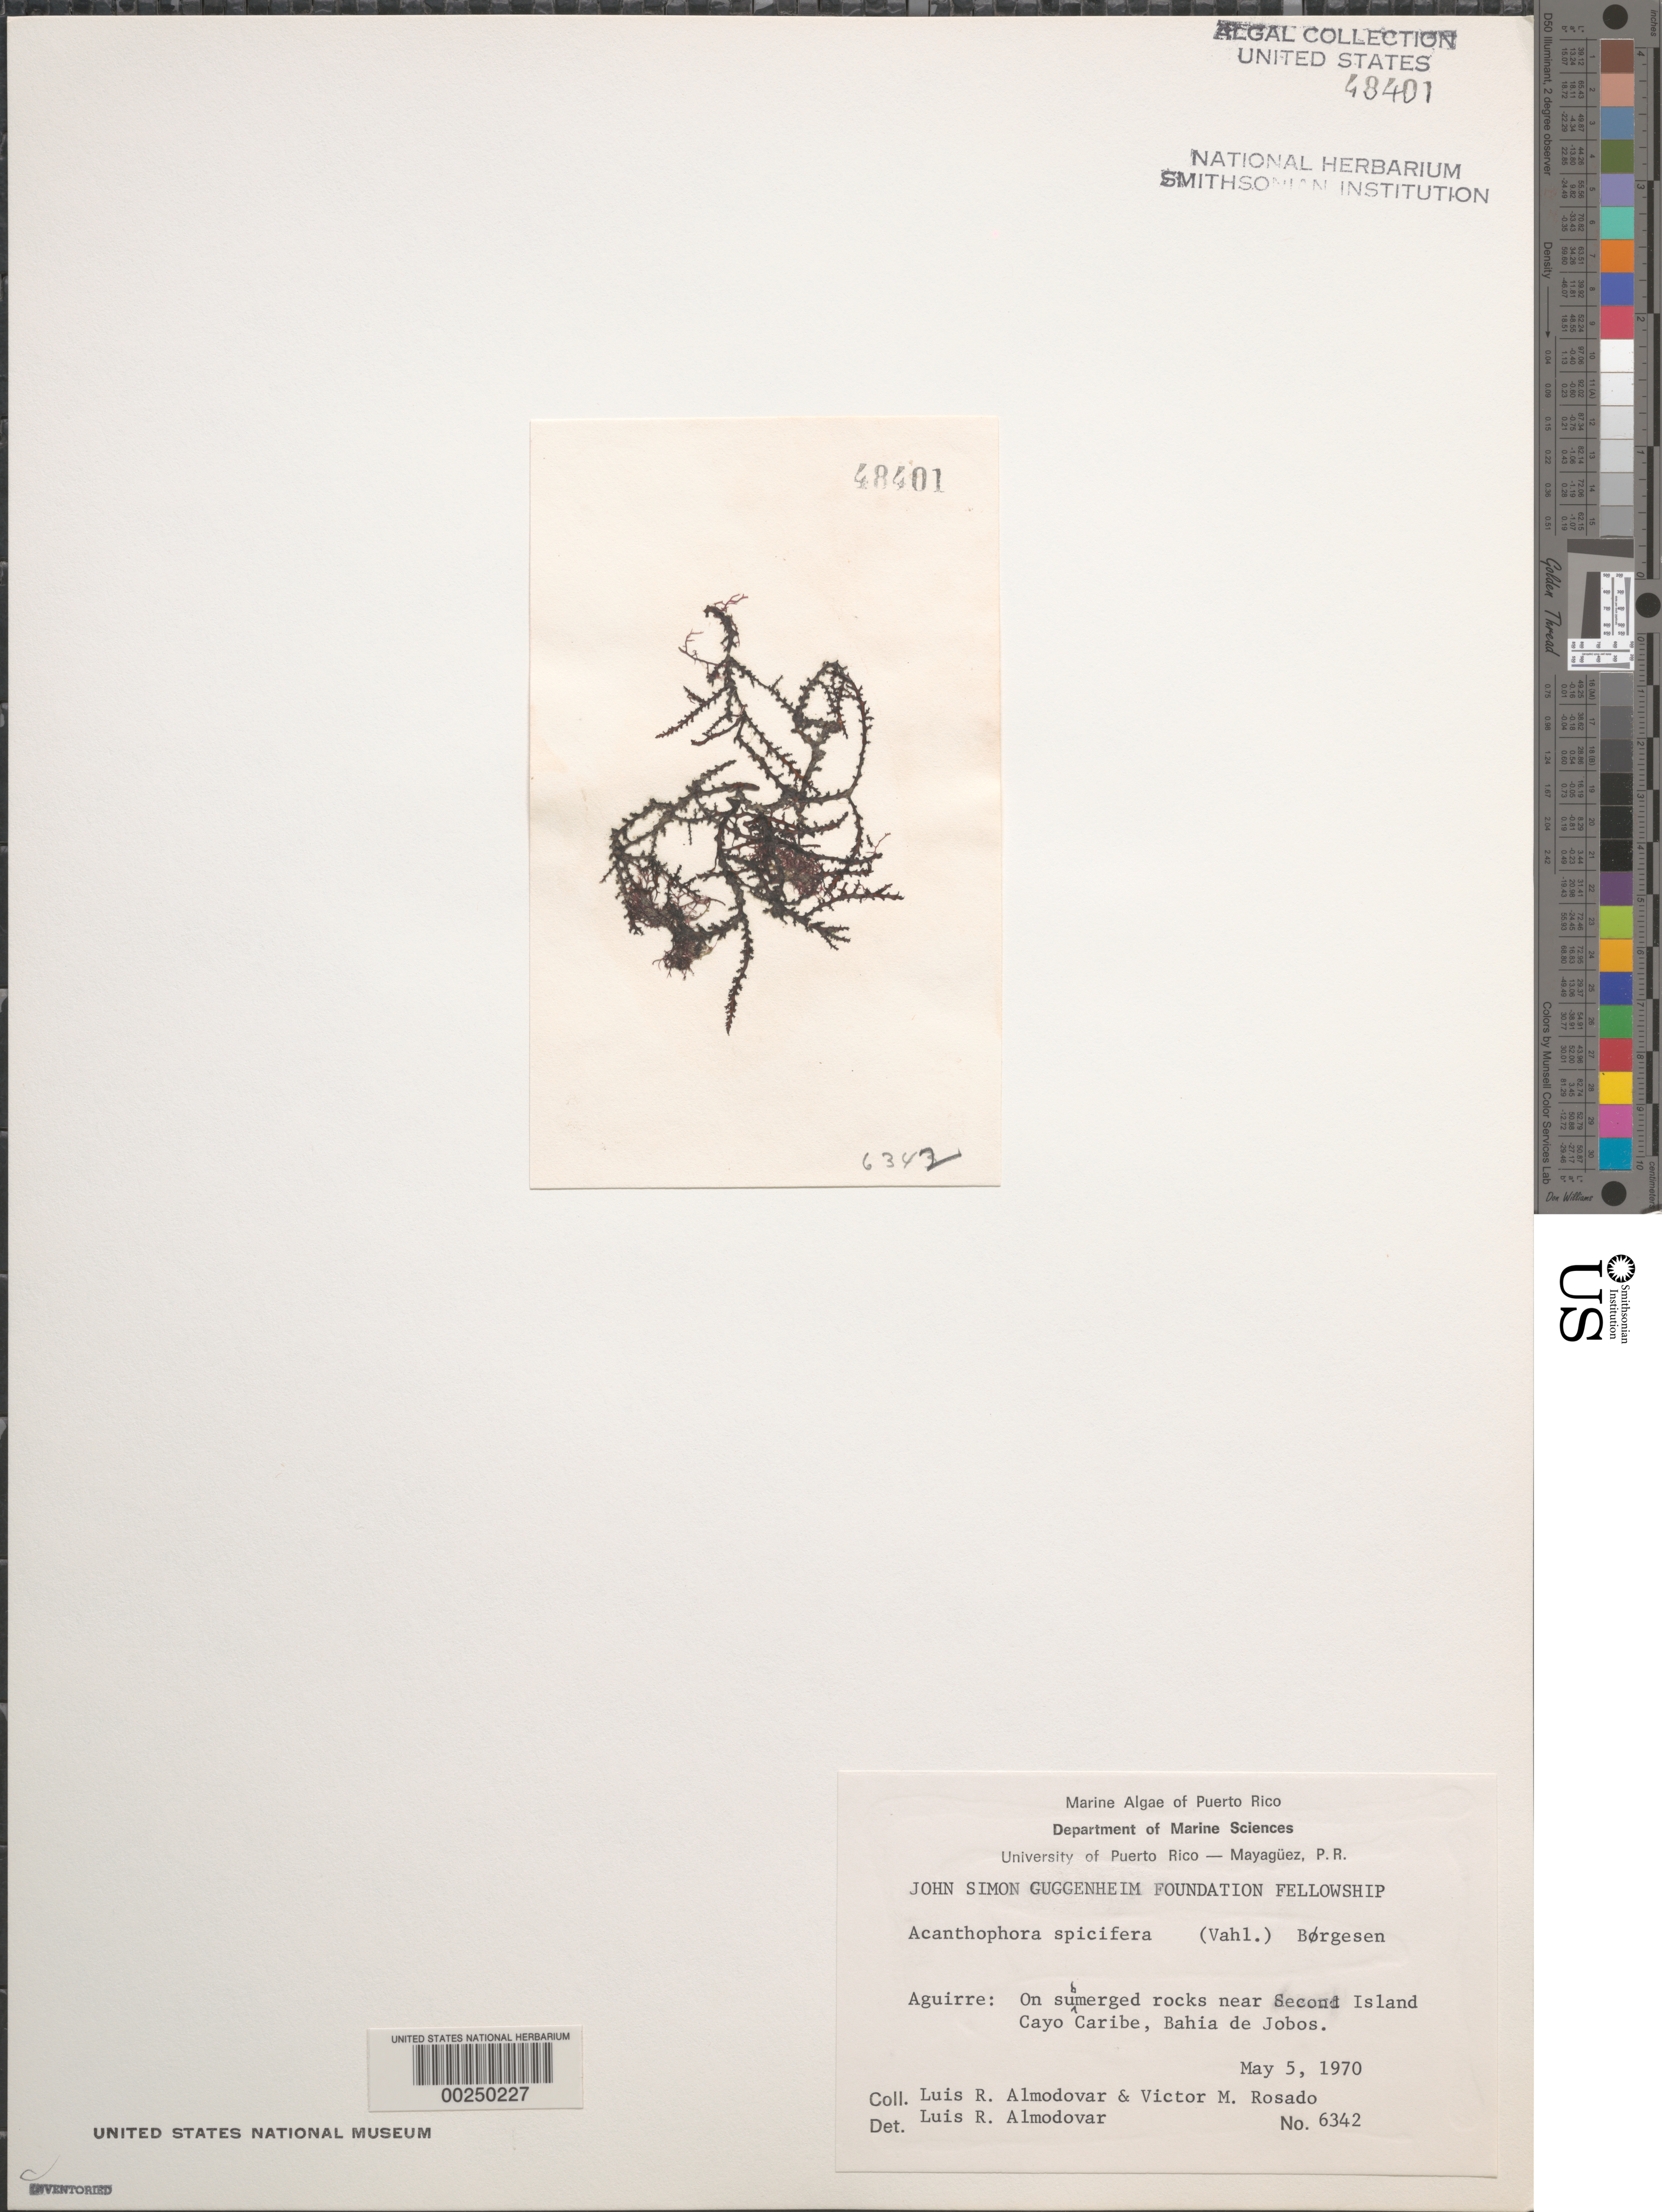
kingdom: Plantae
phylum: Rhodophyta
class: Florideophyceae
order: Ceramiales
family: Rhodomelaceae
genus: Acanthophora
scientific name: Acanthophora spicifera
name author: (Vahl) Børgesen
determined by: Almodovar, L. R.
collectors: L. Almodovar & V. Rosado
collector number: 6342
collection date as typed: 05 May 1970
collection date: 1970-05-05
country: Puerto Rico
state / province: Guayama / Salinas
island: Cayo Caribe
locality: Aguirre, Bahia de Jobos, near second island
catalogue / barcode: US 48401